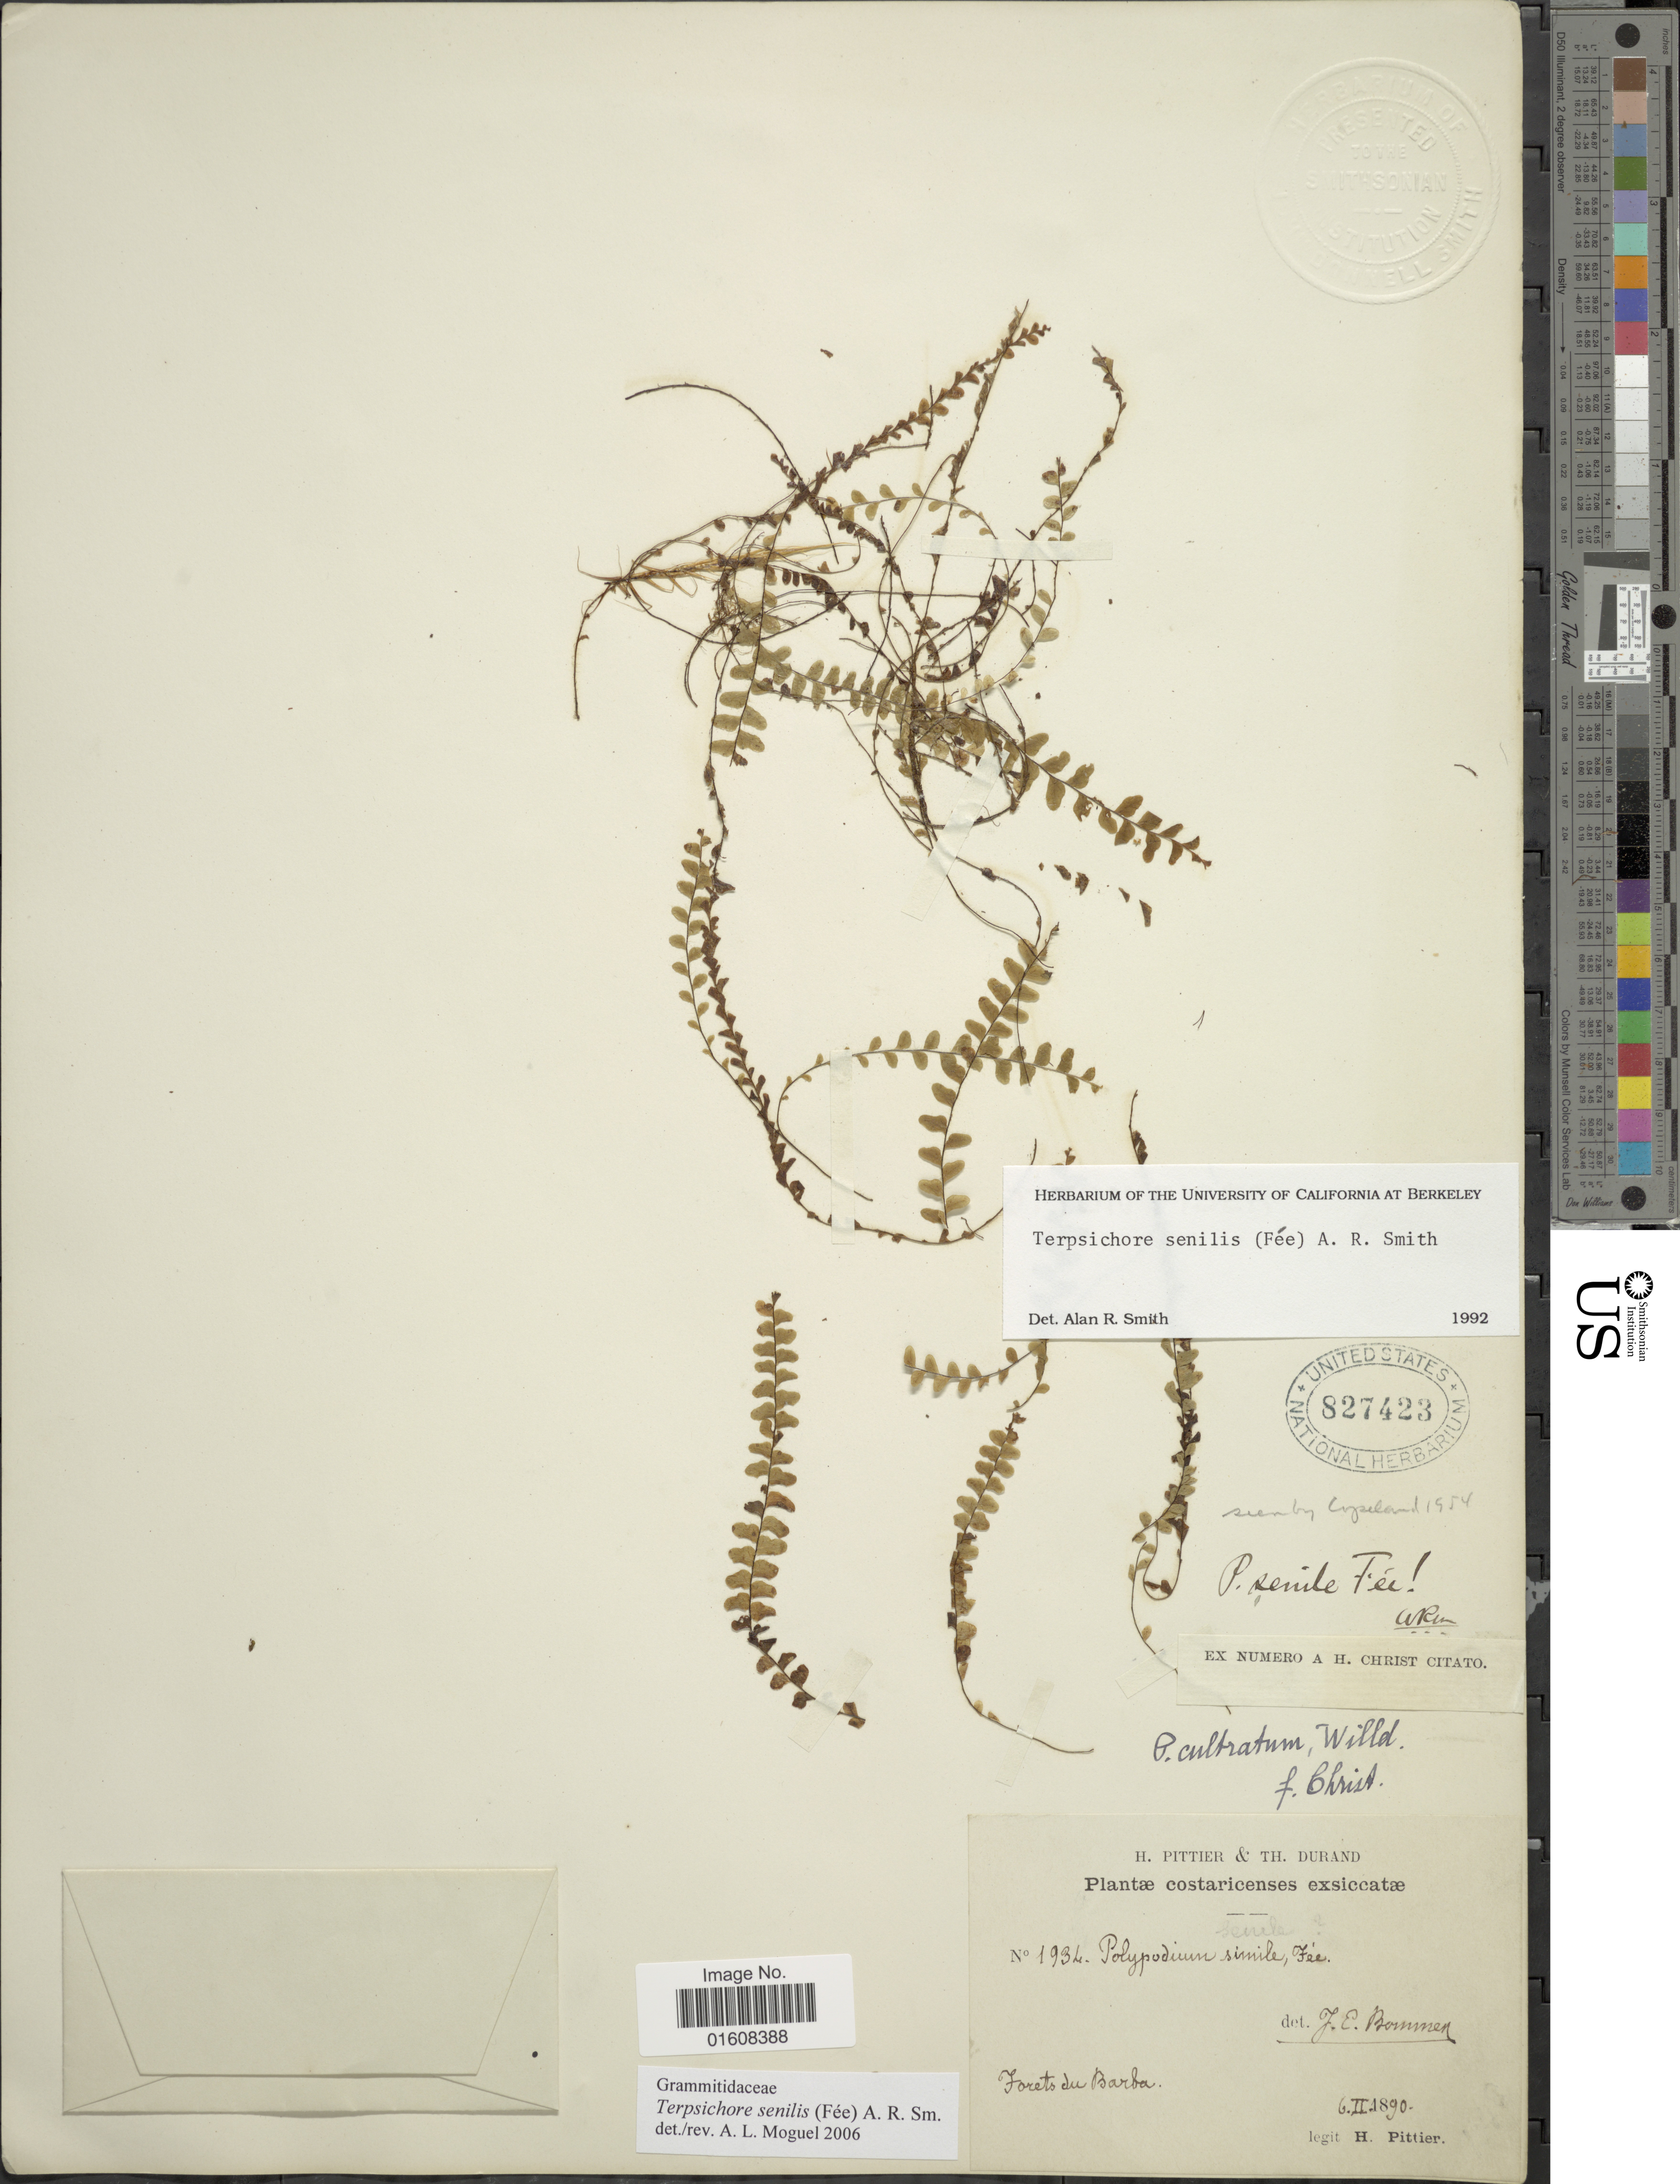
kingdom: Plantae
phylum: Tracheophyta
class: Polypodiopsida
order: Polypodiales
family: Polypodiaceae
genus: Alansmia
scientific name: Alansmia senilis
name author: (Fée) Moguel & M. Kessler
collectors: H. F. Pittier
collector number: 1934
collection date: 1890-02-06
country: Costa Rica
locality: Forets du Barba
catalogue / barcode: US 827423